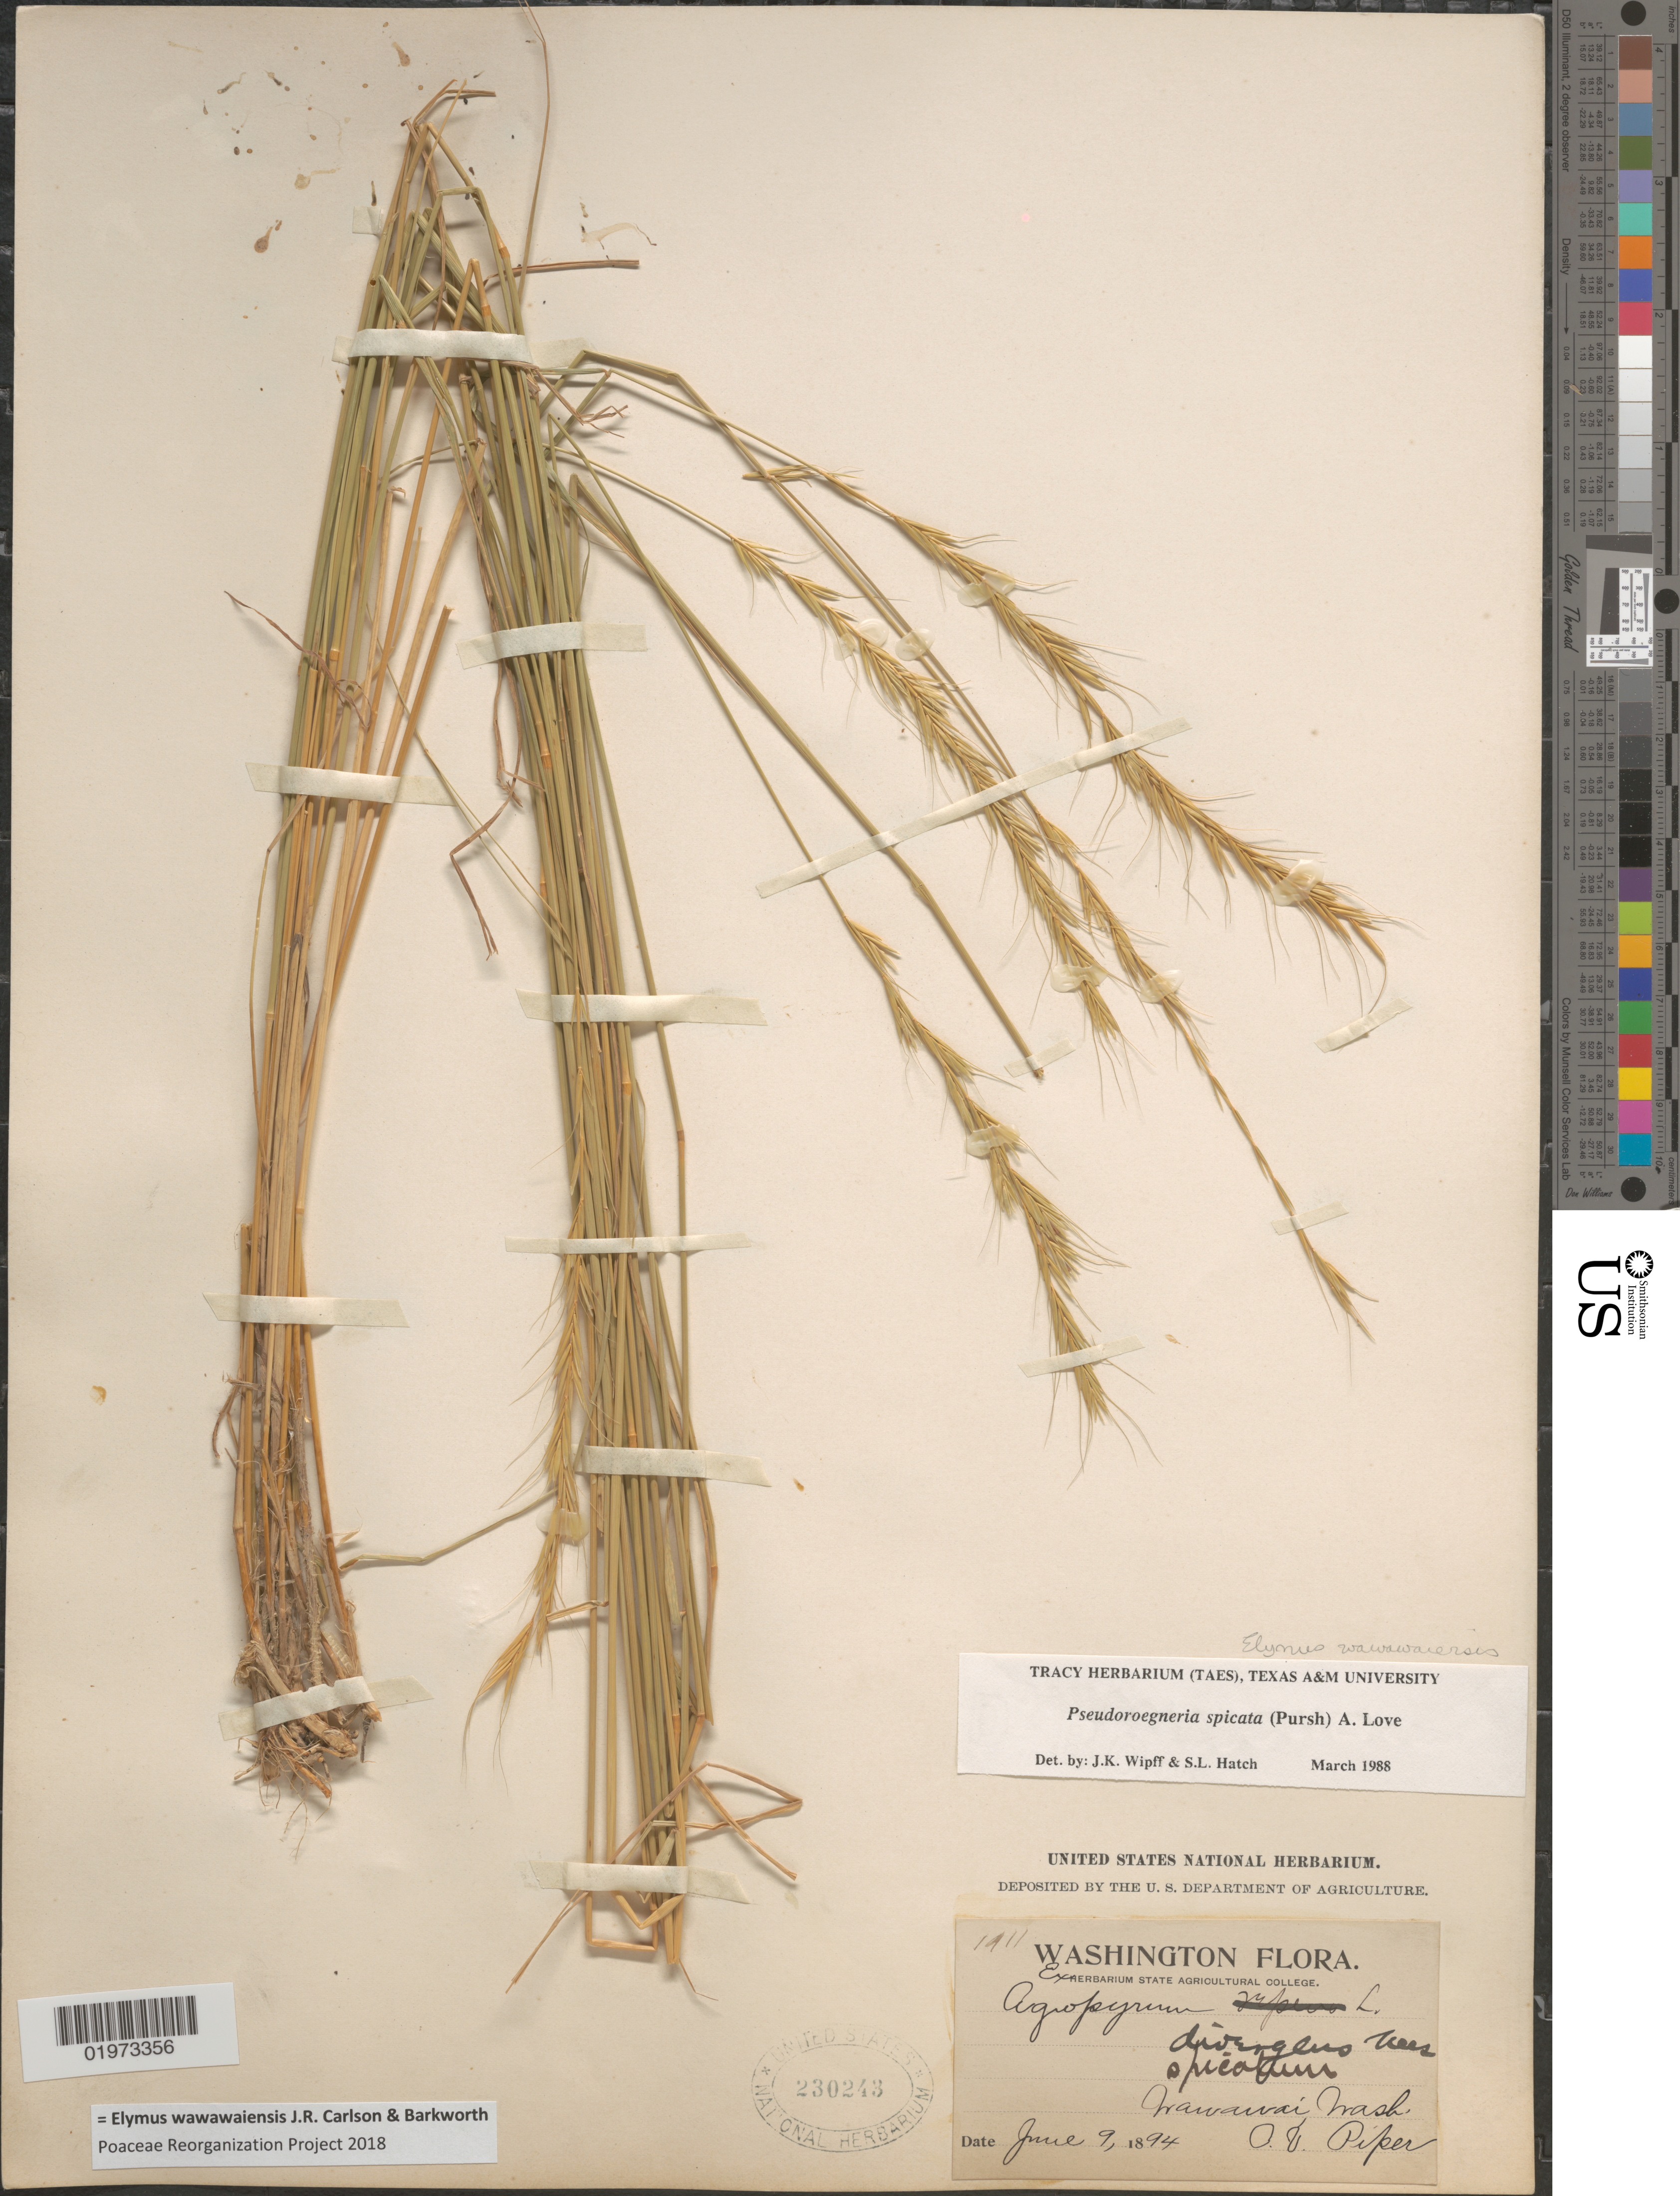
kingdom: Plantae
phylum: Tracheophyta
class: Liliopsida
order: Poales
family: Poaceae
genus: Elymus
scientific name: Elymus wawawaiensis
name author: J.R. Carlson & Barkworth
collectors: C. V. Piper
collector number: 1911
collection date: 1894-06-09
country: United States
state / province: Washington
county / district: Whitman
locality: Wawawai.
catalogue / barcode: US 230243